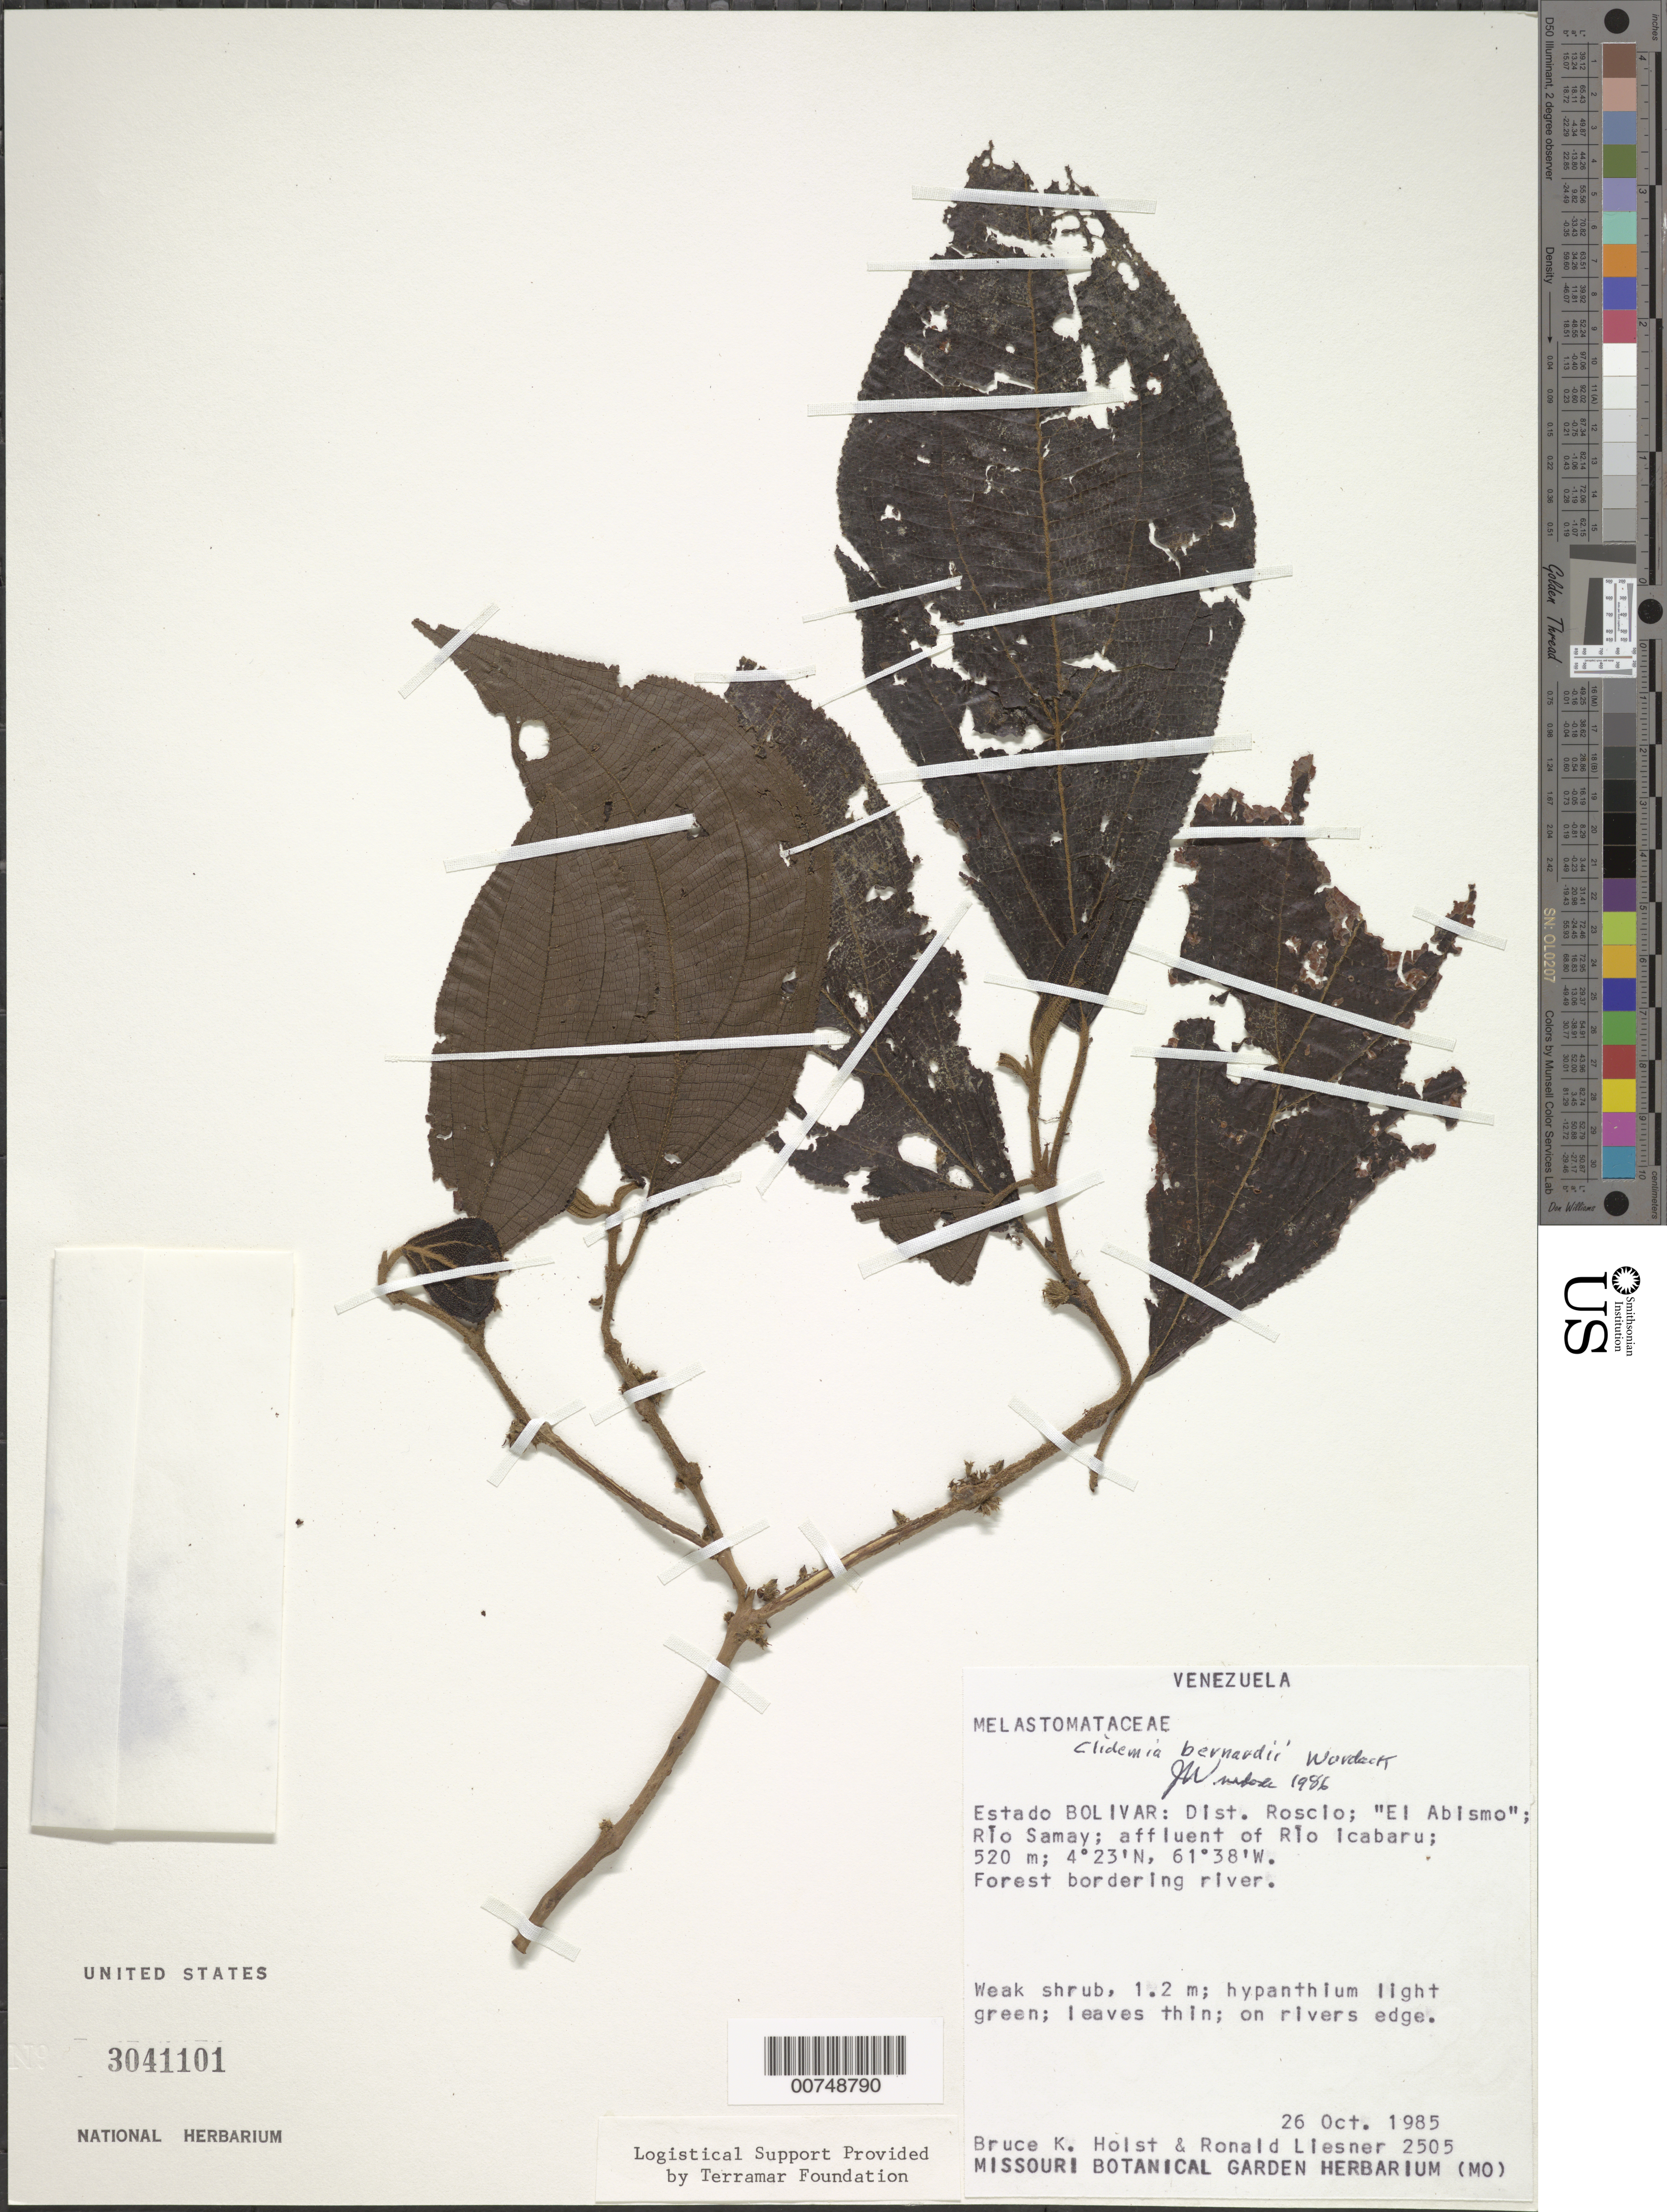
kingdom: Plantae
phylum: Tracheophyta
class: Magnoliopsida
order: Myrtales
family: Melastomataceae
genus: Clidemia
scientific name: Clidemia bernardii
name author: Wurdack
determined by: Wurdack, John J., (US), US (UNITED STATES)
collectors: B. Holst & R. L. Liesner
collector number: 2505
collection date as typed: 26-Oct-85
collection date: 1985-10-26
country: Venezuela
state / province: Bolívar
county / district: Roscio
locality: El Abismo, Río Samay; affluent of Río Icabarú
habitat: Forest bordering river; on rivers edge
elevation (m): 520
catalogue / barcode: US 3041101